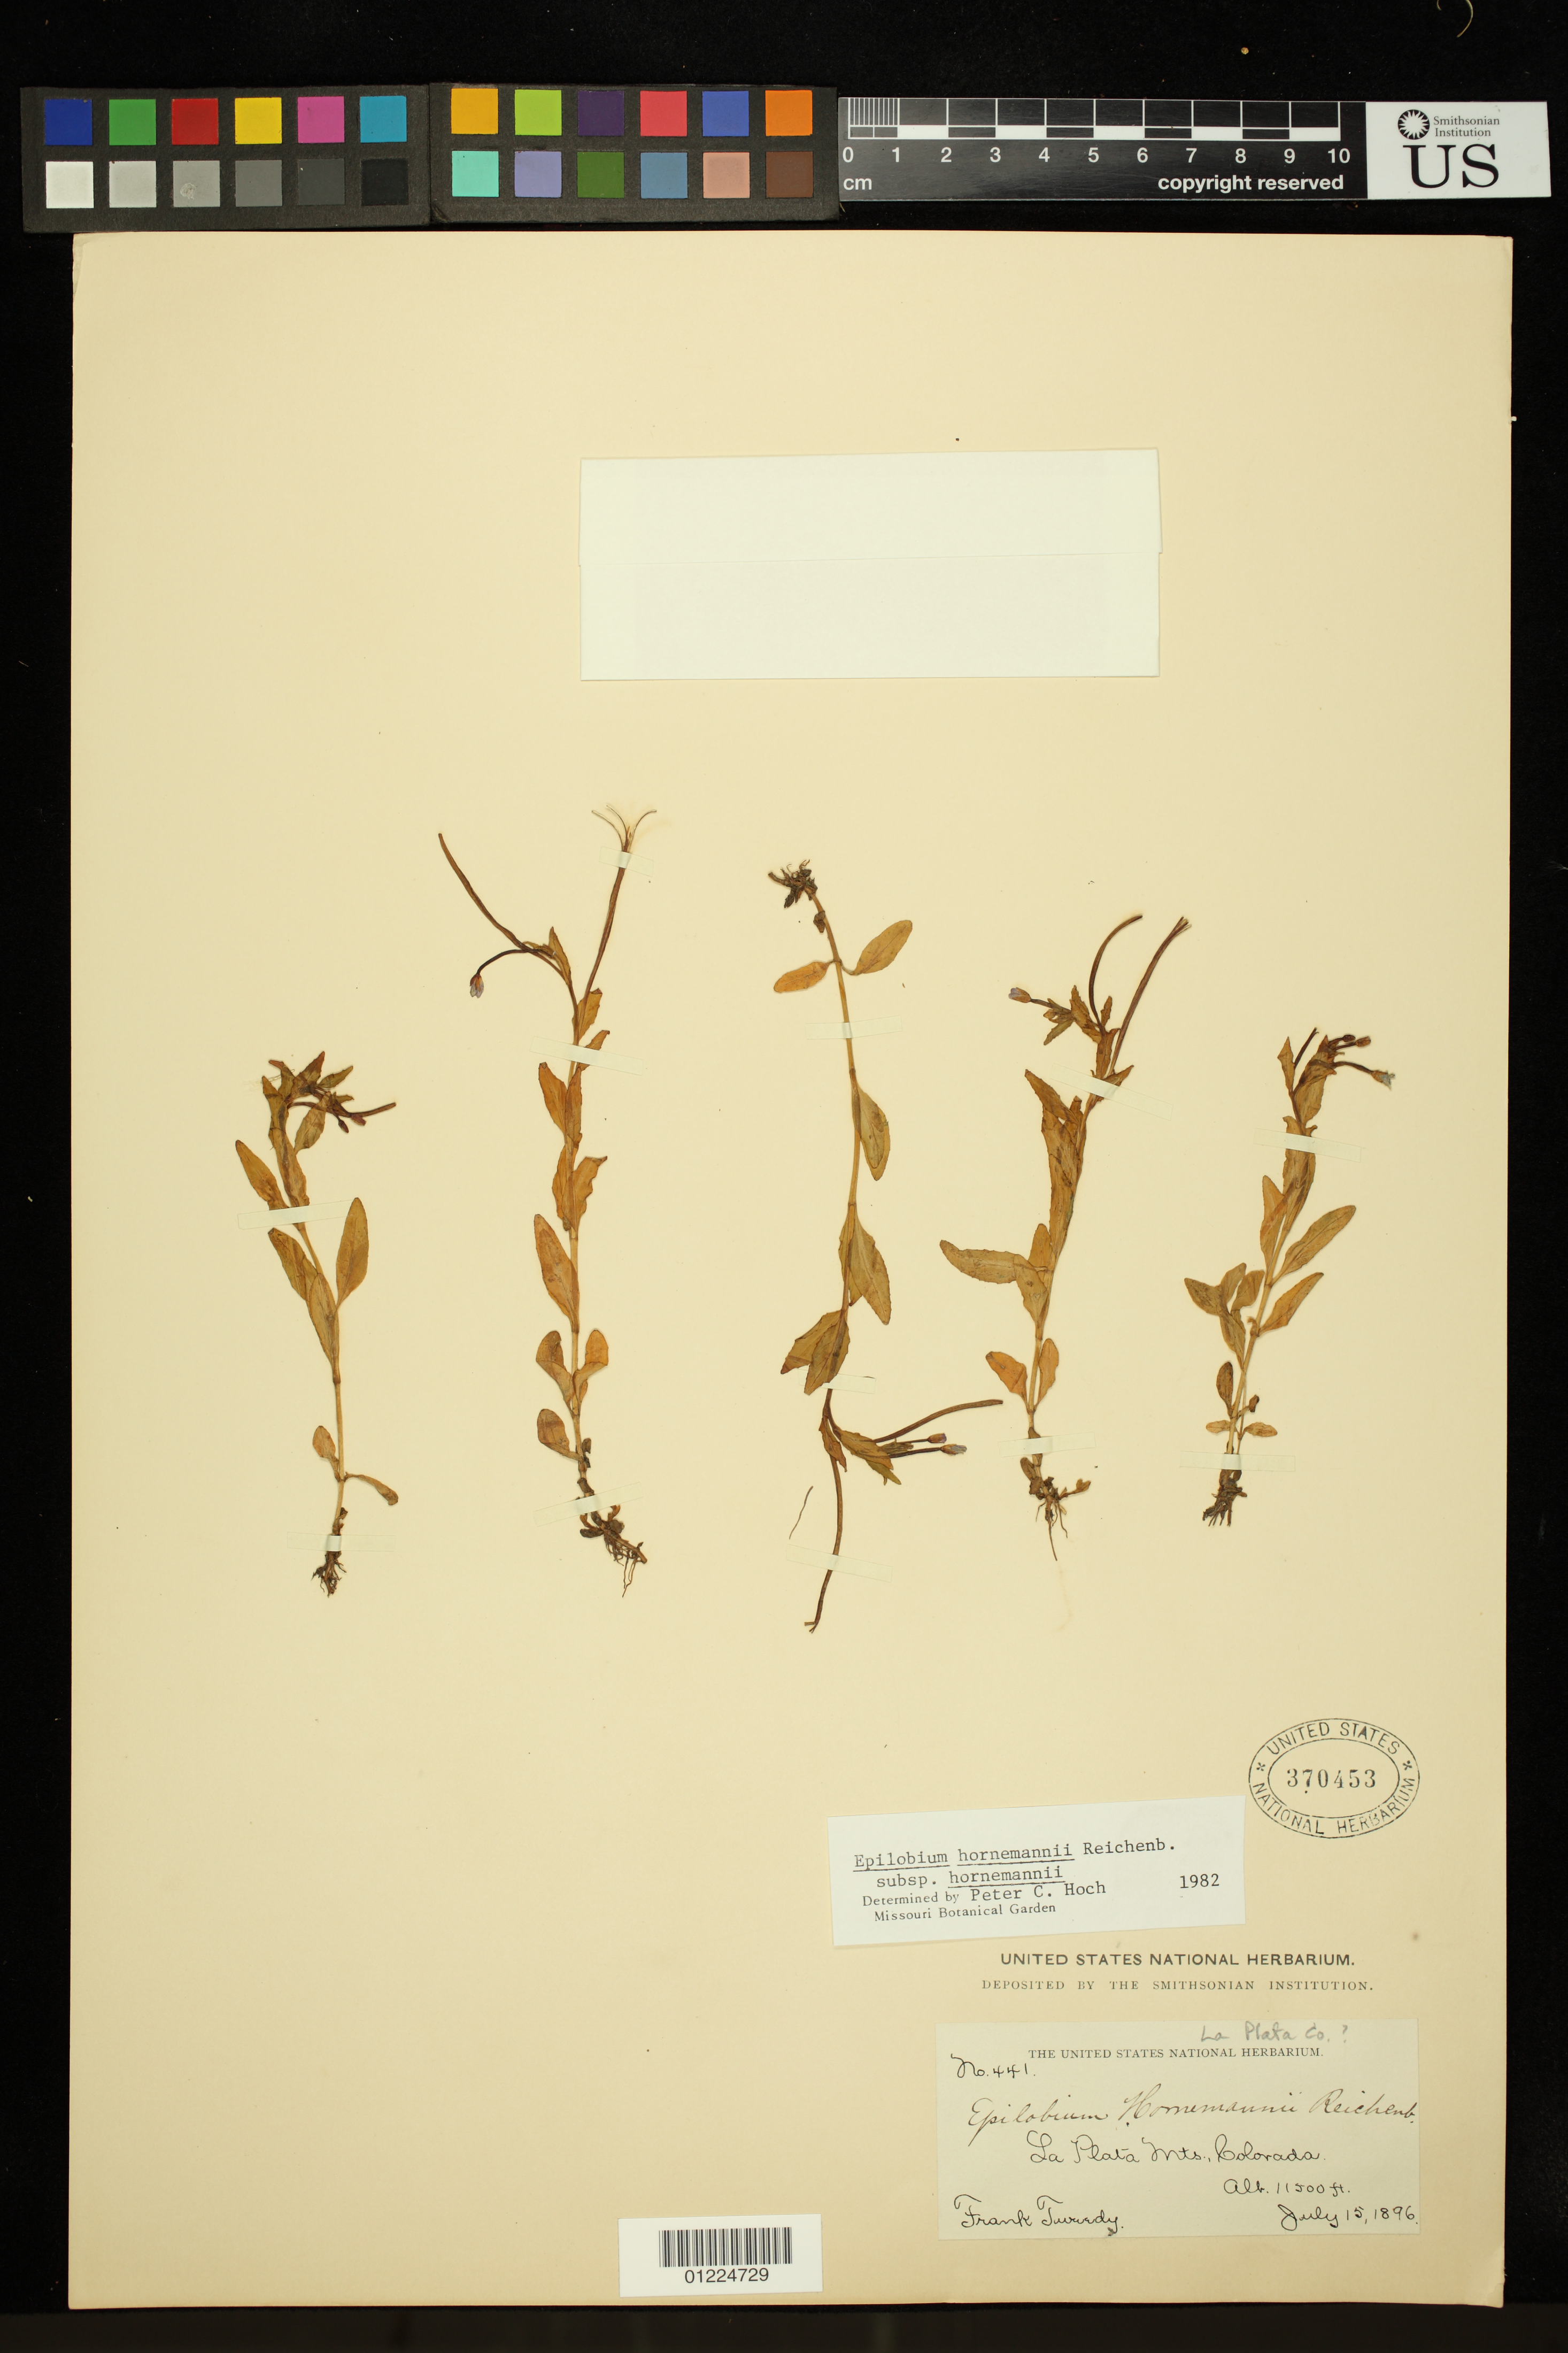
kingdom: Plantae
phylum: Tracheophyta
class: Magnoliopsida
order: Myrtales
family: Onagraceae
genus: Epilobium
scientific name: Epilobium hornemannii subsp. hornemannii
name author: Rchb.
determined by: Hoch, P. C.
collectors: F. Tweedy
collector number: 441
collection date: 1896-07-15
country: United States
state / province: Colorado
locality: La Plata Mts.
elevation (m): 3505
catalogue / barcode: US 370453